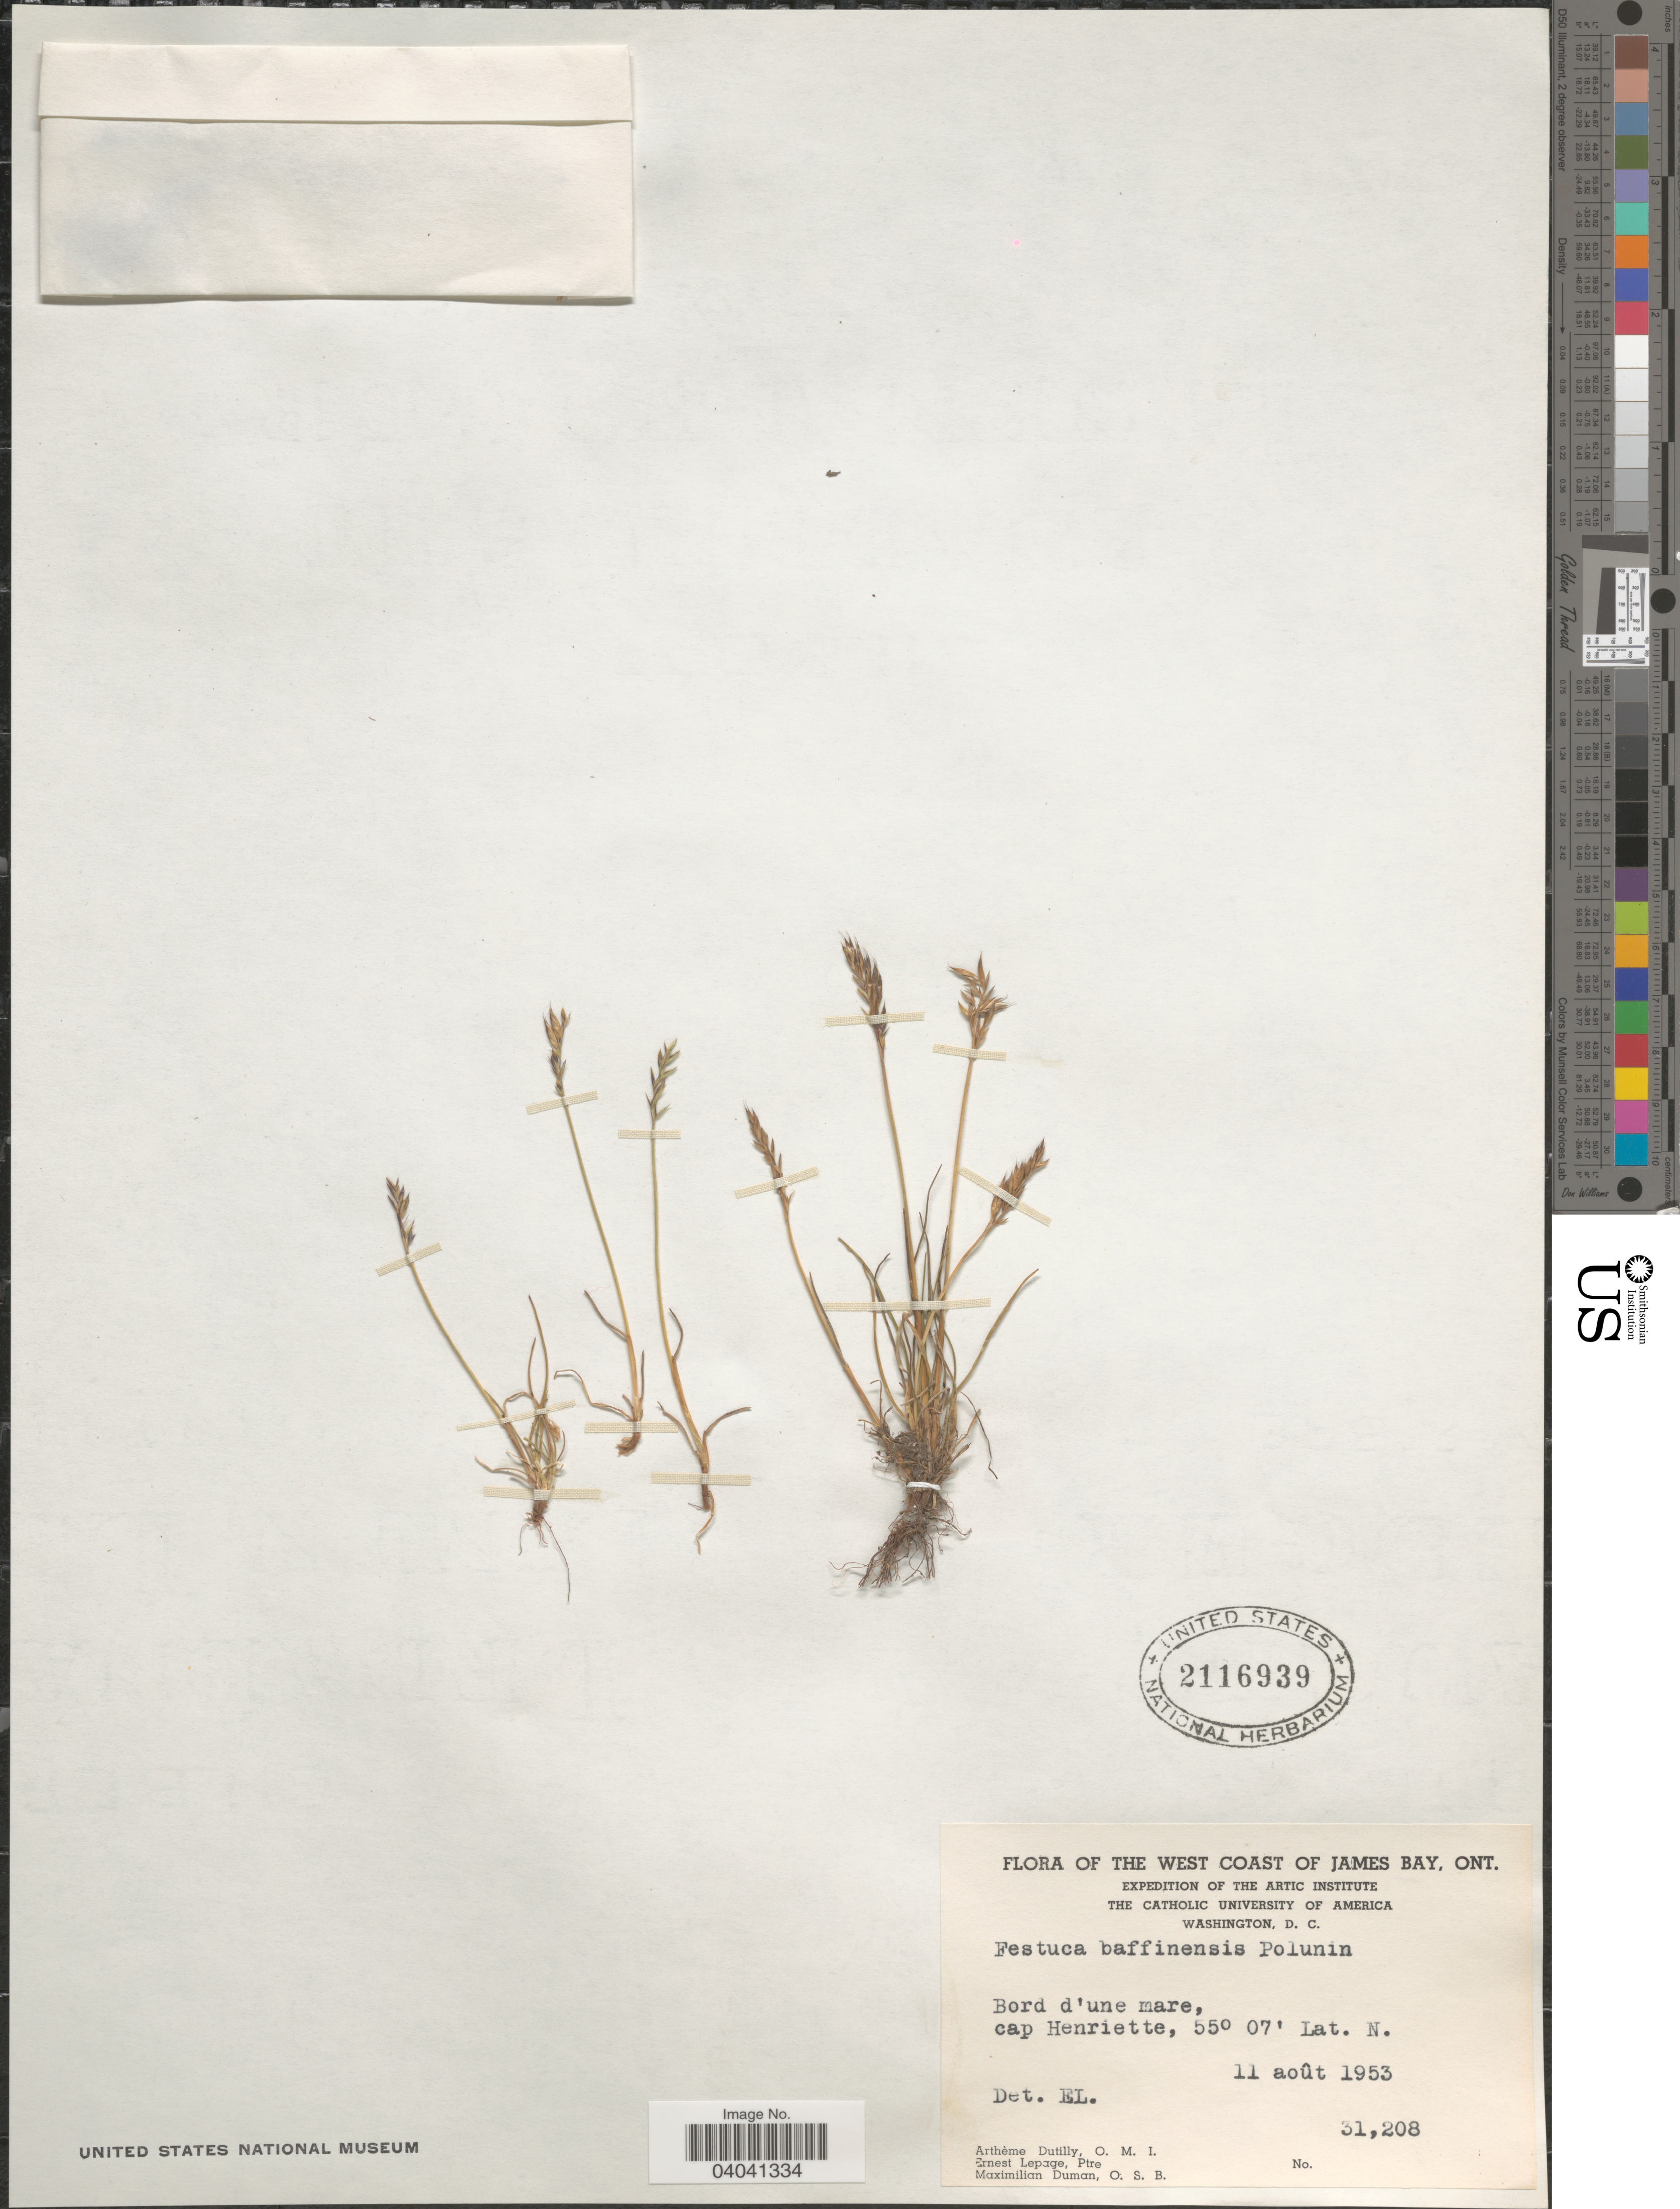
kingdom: Plantae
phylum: Tracheophyta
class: Liliopsida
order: Poales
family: Poaceae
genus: Festuca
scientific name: Festuca baffinensis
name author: Polunin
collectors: A. Dutilly, E. Lepage & M. Duman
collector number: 31208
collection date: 1953-08-11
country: Canada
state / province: Ontario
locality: The west coast of James Bay. Bord d'une mare, cap Henriette.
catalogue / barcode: US 2116939